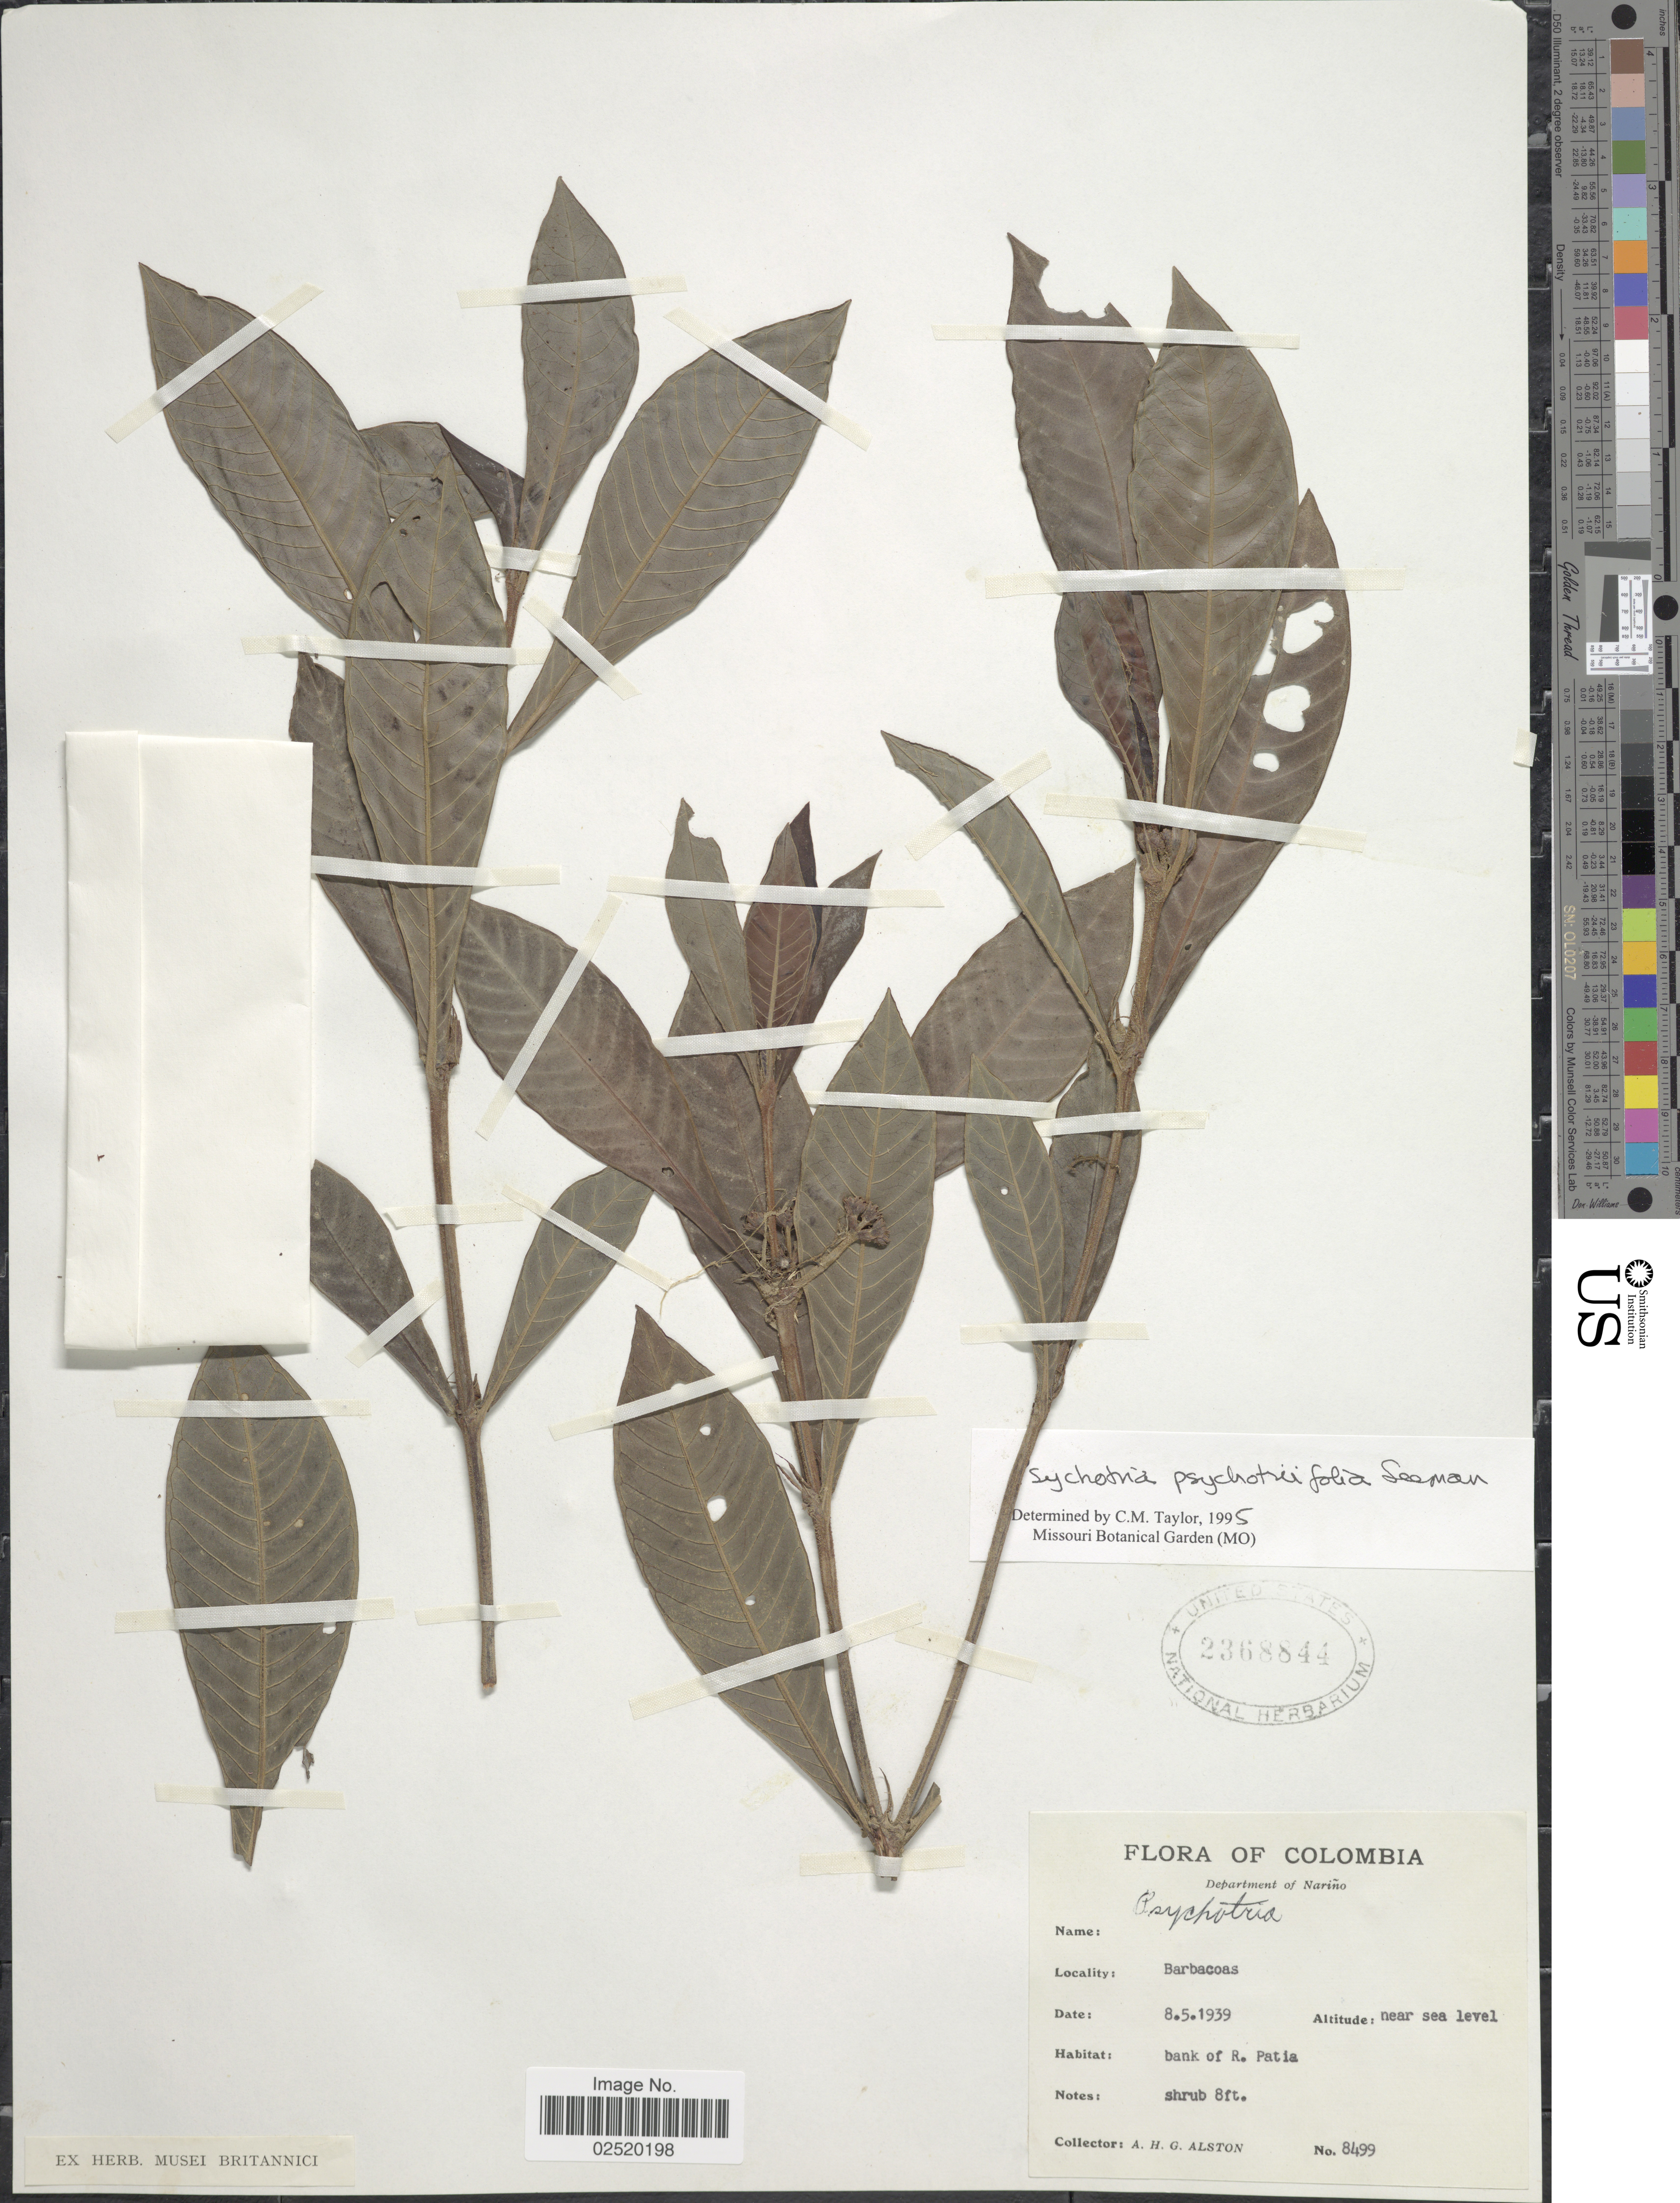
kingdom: Plantae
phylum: Tracheophyta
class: Magnoliopsida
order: Gentianales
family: Rubiaceae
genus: Psychotria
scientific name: Psychotria psychotriaefolia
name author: (Seem.) Standl.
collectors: A. H. Alston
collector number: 8499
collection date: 1939-05-08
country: Colombia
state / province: Nariño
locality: Barbacoas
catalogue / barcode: US 2368844